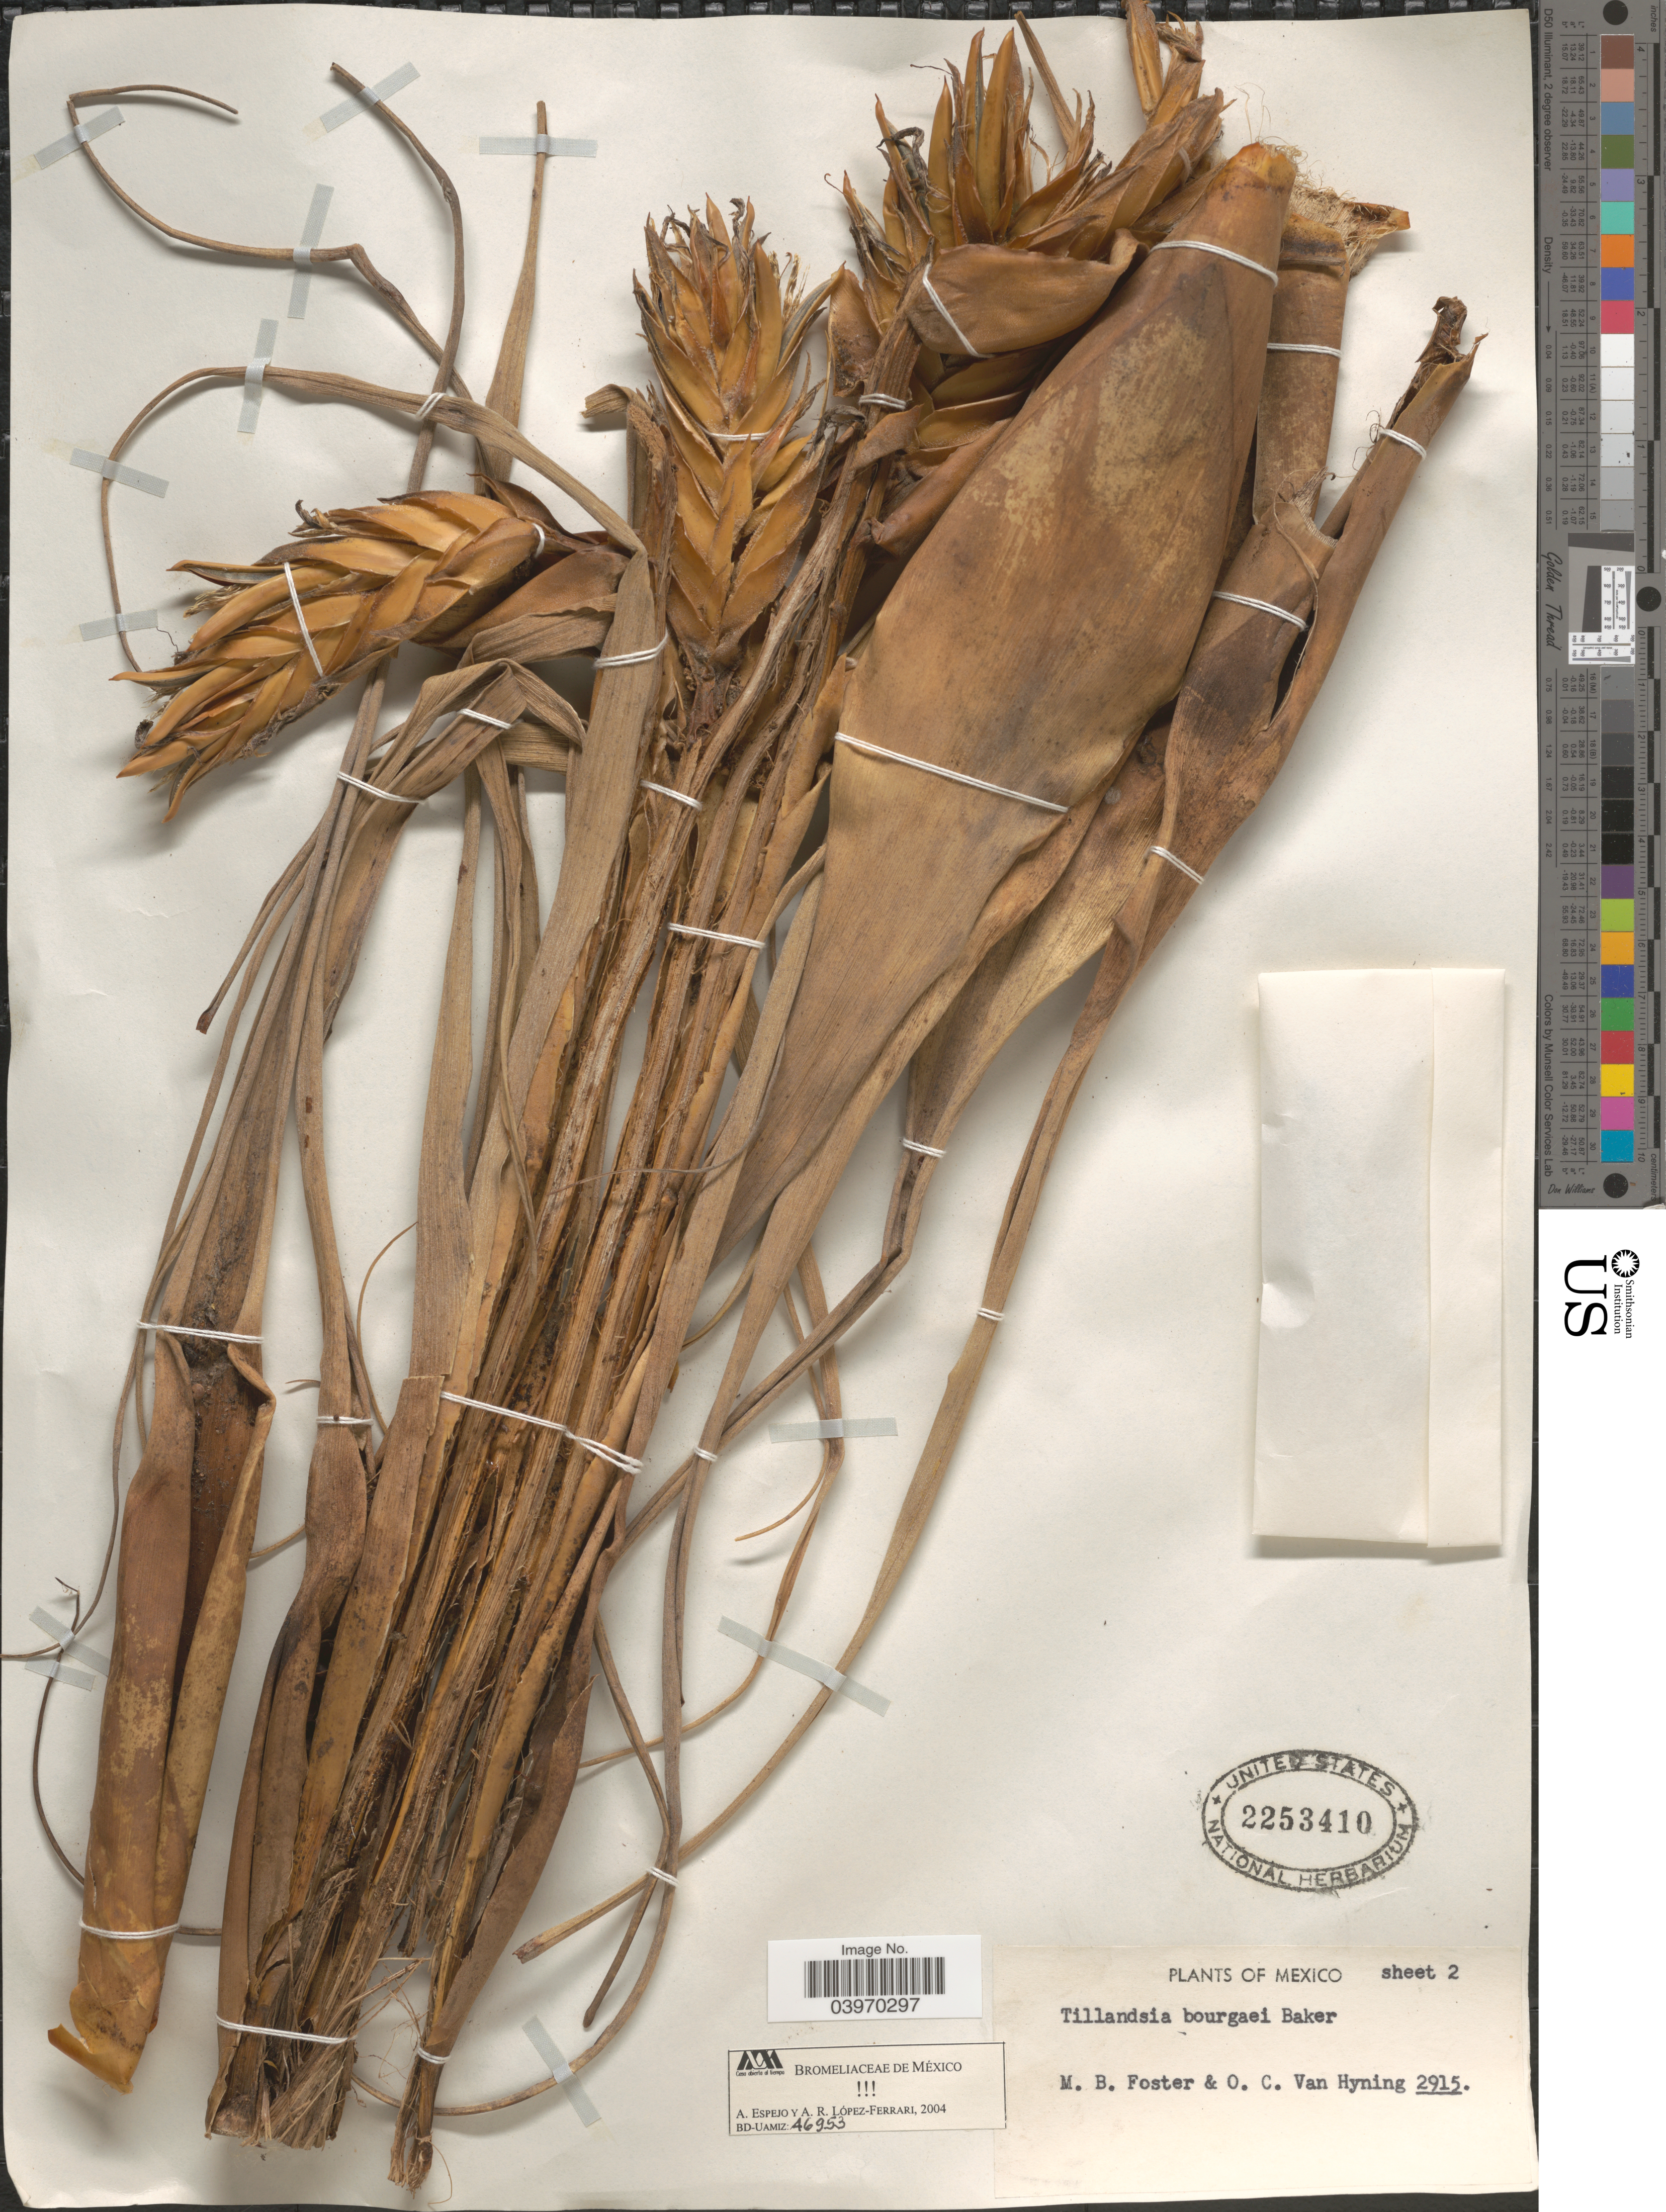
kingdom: Plantae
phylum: Tracheophyta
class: Liliopsida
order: Poales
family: Bromeliaceae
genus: Tillandsia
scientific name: Tillandsia bourgaei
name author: Baker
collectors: M. B. Foster & O. Van Hyning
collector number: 2915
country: Mexico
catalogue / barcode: US 2253410